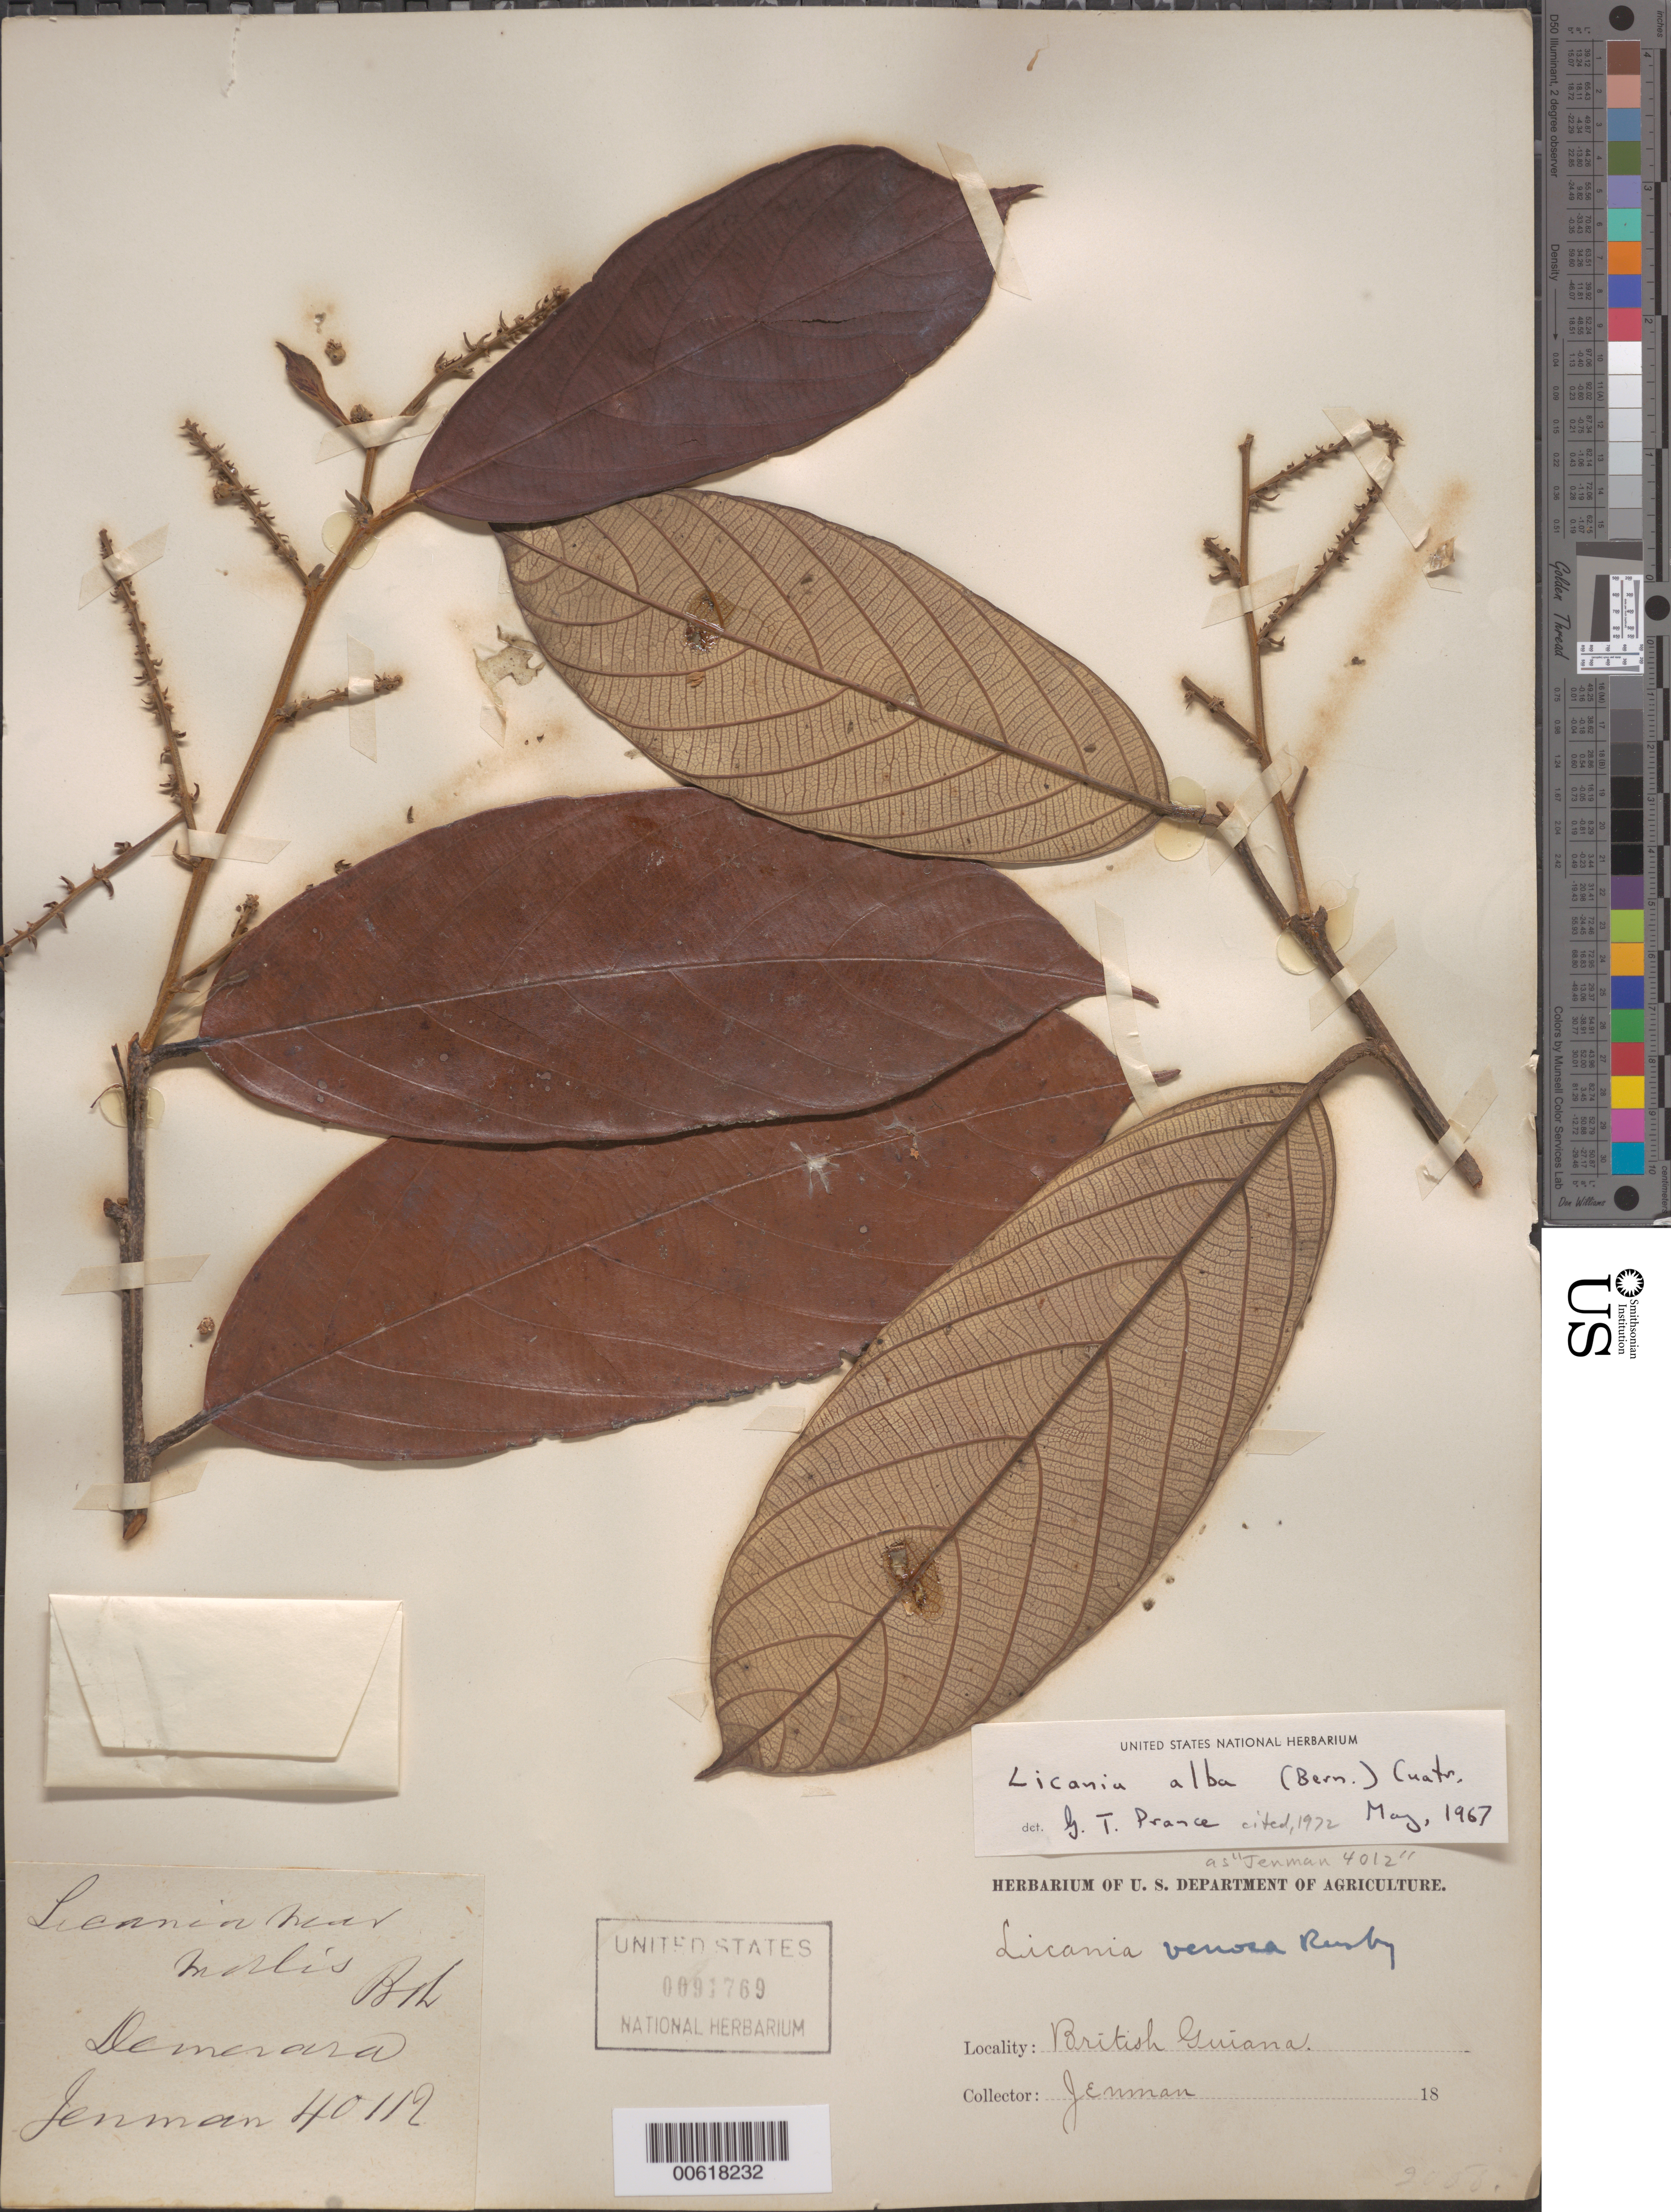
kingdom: Plantae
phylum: Tracheophyta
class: Magnoliopsida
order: Malpighiales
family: Chrysobalanaceae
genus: Licania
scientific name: Licania alba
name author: (Bernoulli) Cuatrec.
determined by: Prance, G. T.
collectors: G. S. Jenman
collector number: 4012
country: Guyana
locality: Demerara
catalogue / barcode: US 91769